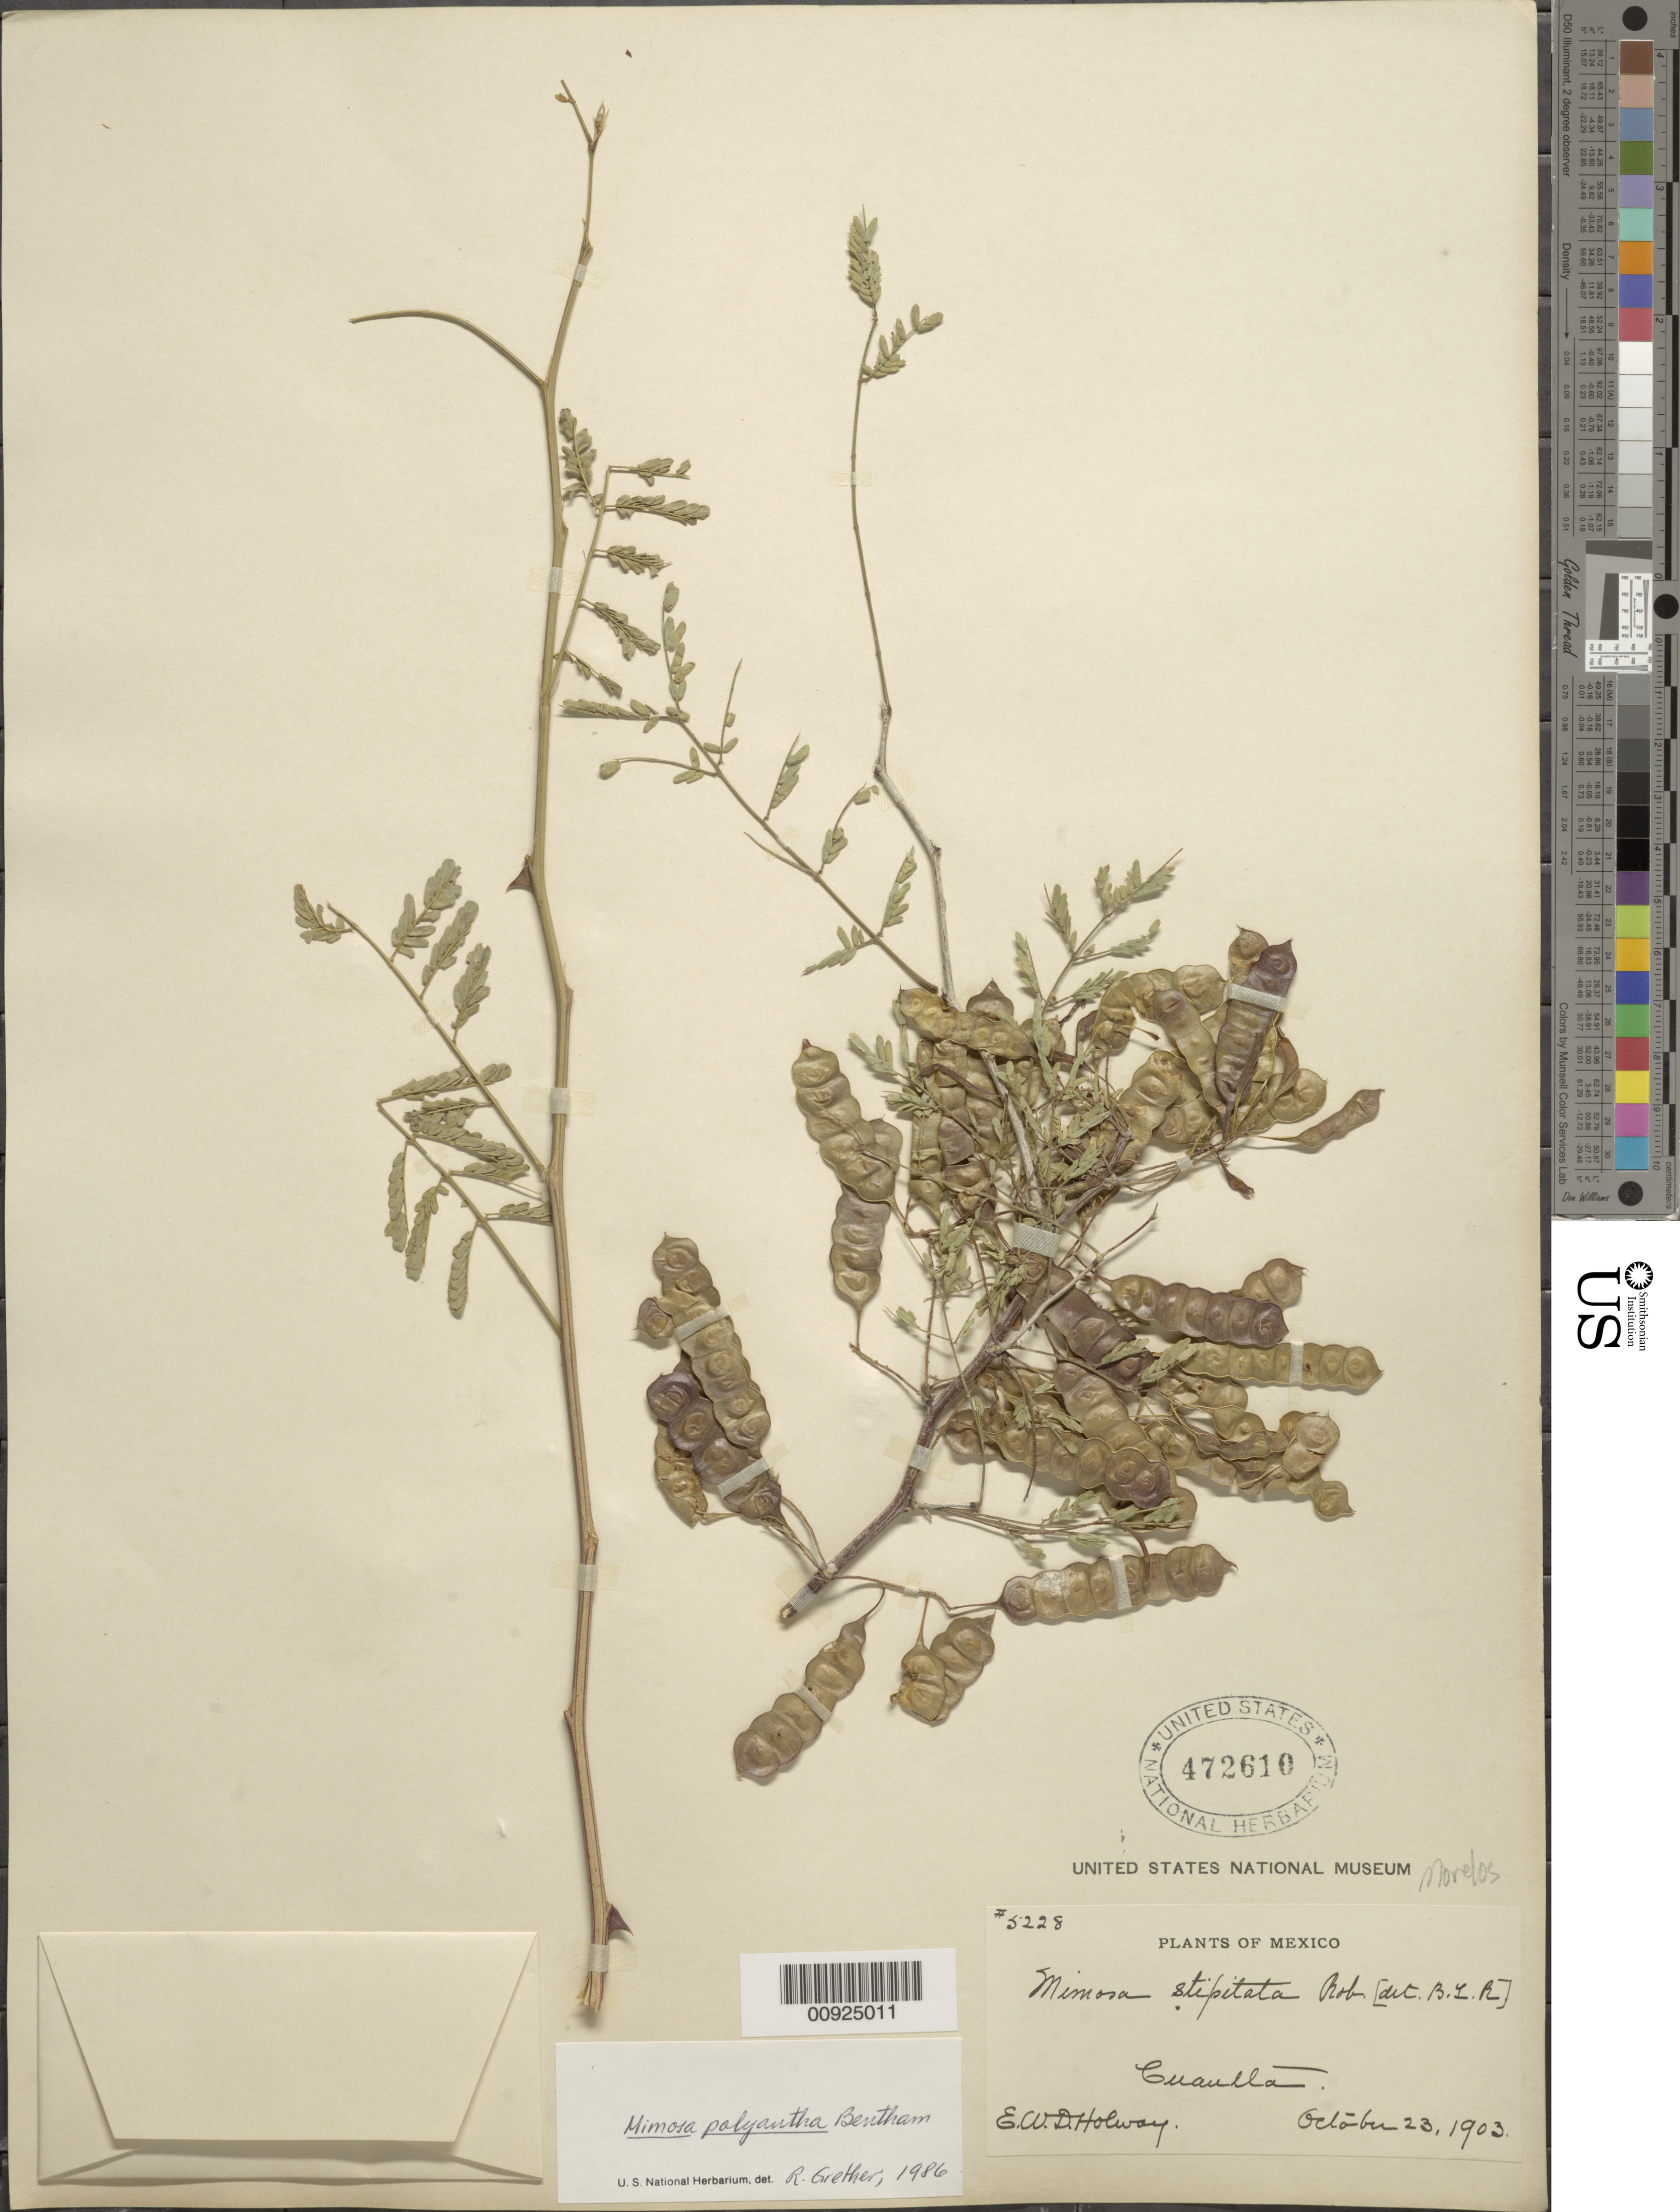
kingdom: Plantae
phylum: Tracheophyta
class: Magnoliopsida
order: Fabales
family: Fabaceae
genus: Mimosa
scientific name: Mimosa polyantha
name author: Benth.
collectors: E. W. D. Holway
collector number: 5228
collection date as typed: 23 Oct 1903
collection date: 1903-10-23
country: Mexico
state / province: Morelos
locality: Cuautla.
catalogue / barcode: US 472610